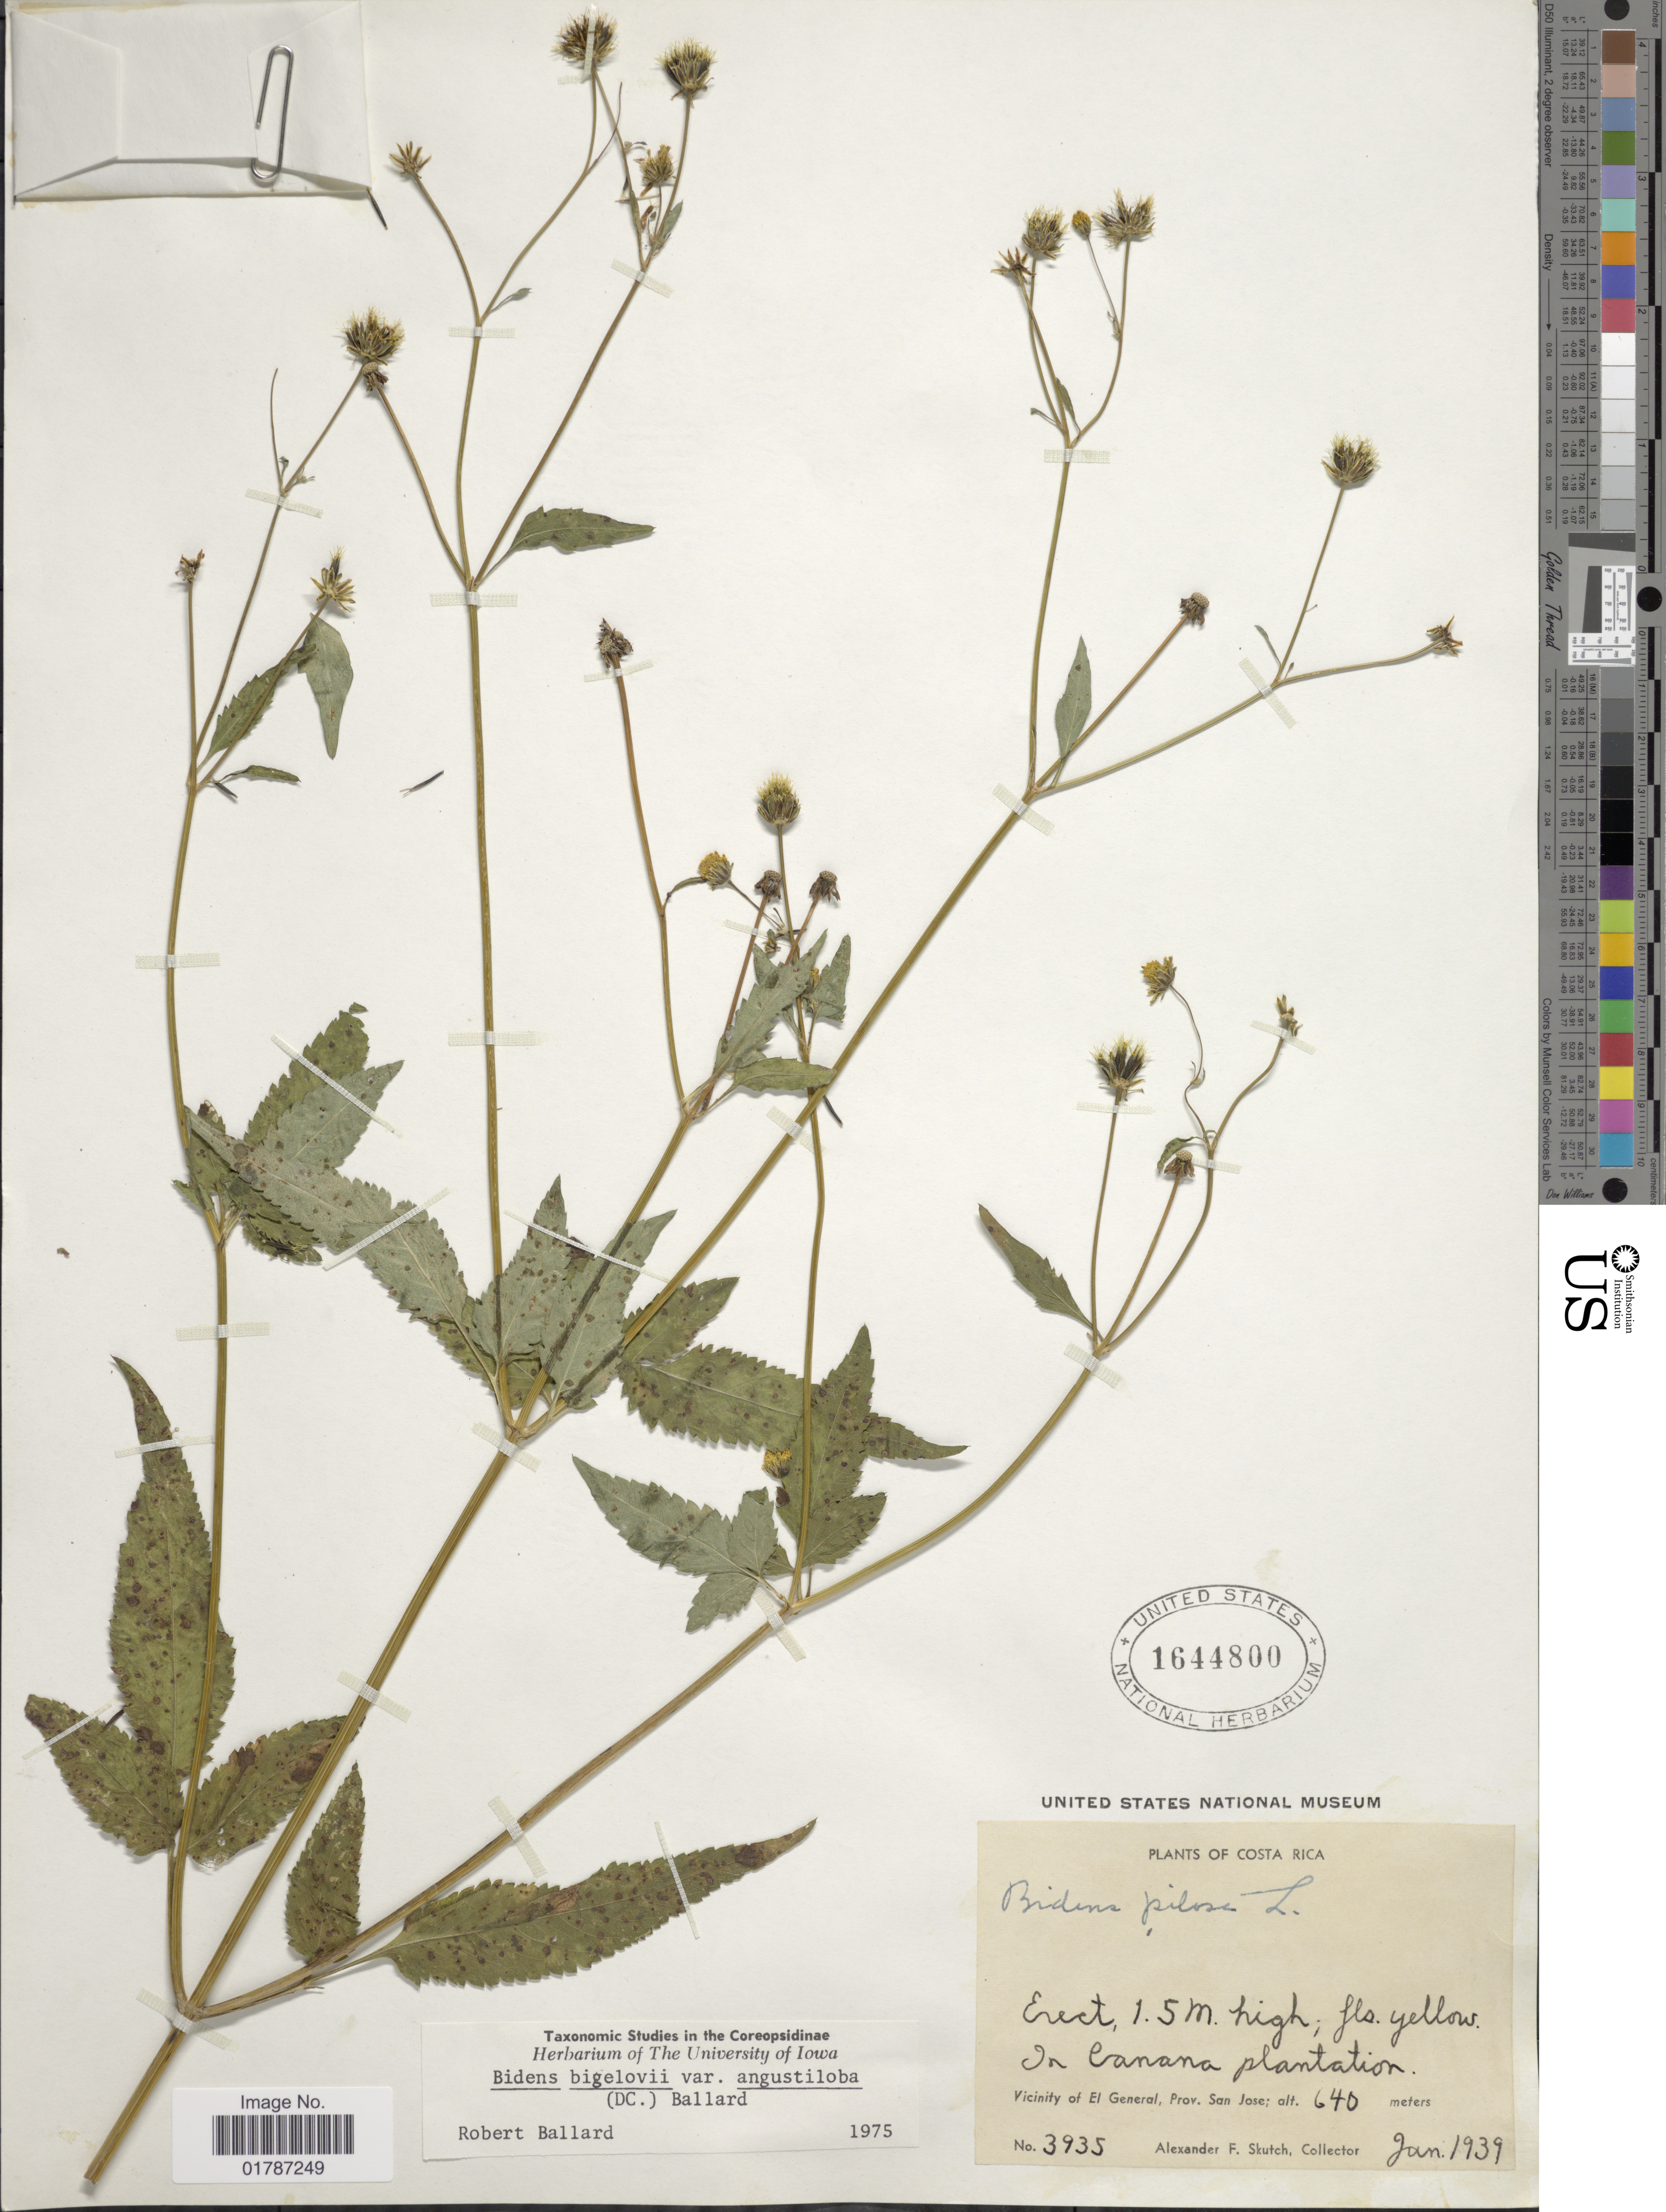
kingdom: Plantae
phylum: Tracheophyta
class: Magnoliopsida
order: Asterales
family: Asteraceae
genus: Bidens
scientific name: Bidens bigelovii var. angustiloba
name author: (DC.) Ballard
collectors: A. F. Skutch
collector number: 3935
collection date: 1939-01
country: Costa Rica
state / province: San José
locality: In Canana plantation, Vicinity of El General, Prov. San Jose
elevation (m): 640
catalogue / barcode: US 1644800